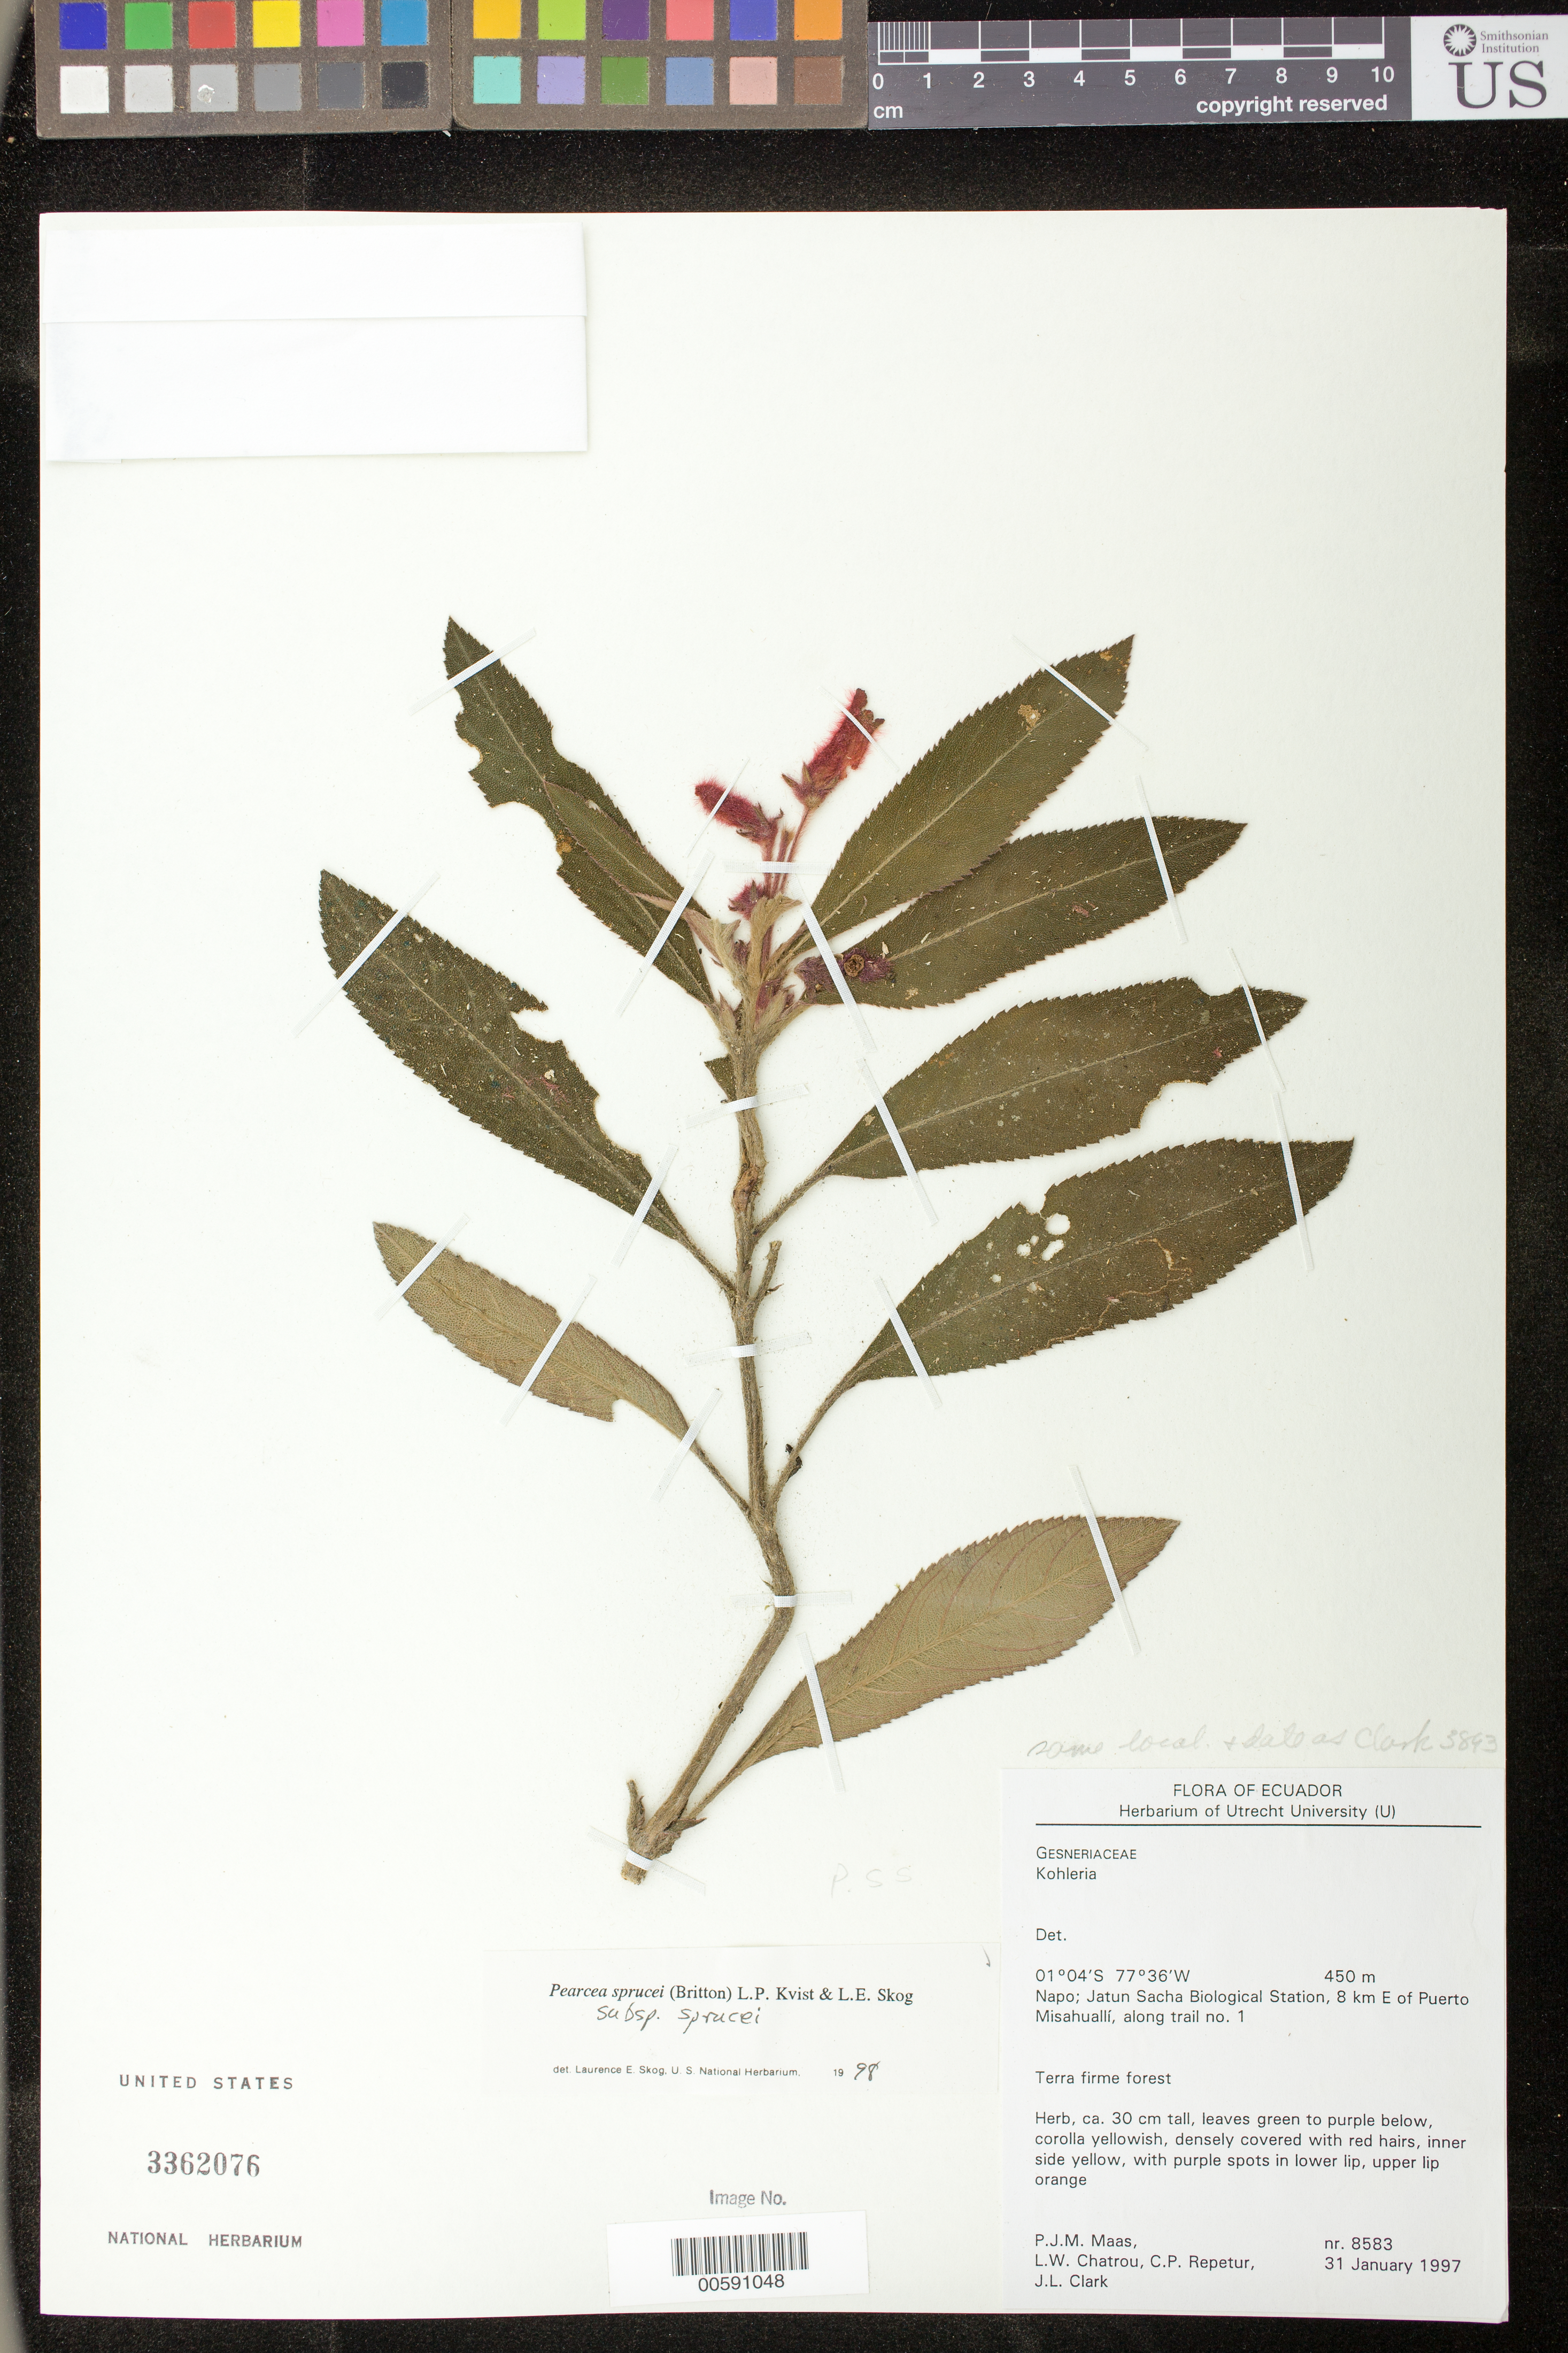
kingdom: Plantae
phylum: Tracheophyta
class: Magnoliopsida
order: Lamiales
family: Gesneriaceae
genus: Pearcea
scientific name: Pearcea sprucei var. sprucei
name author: (Britton ex Rusby) L.P. Kvist & L.E. Skog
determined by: Skog, Laurence E.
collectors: P. Maas, L. W. Chatrou, C. Repetur & J. L. Clark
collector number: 8583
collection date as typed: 31 Jan 1997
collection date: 1997-01-31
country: Ecuador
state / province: Napo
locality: Jatun Sacha Biological Station, 8 km E of Puerto Misahuallí, along trail no. 1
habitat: Terra firme forest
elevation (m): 450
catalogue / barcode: US 3362076